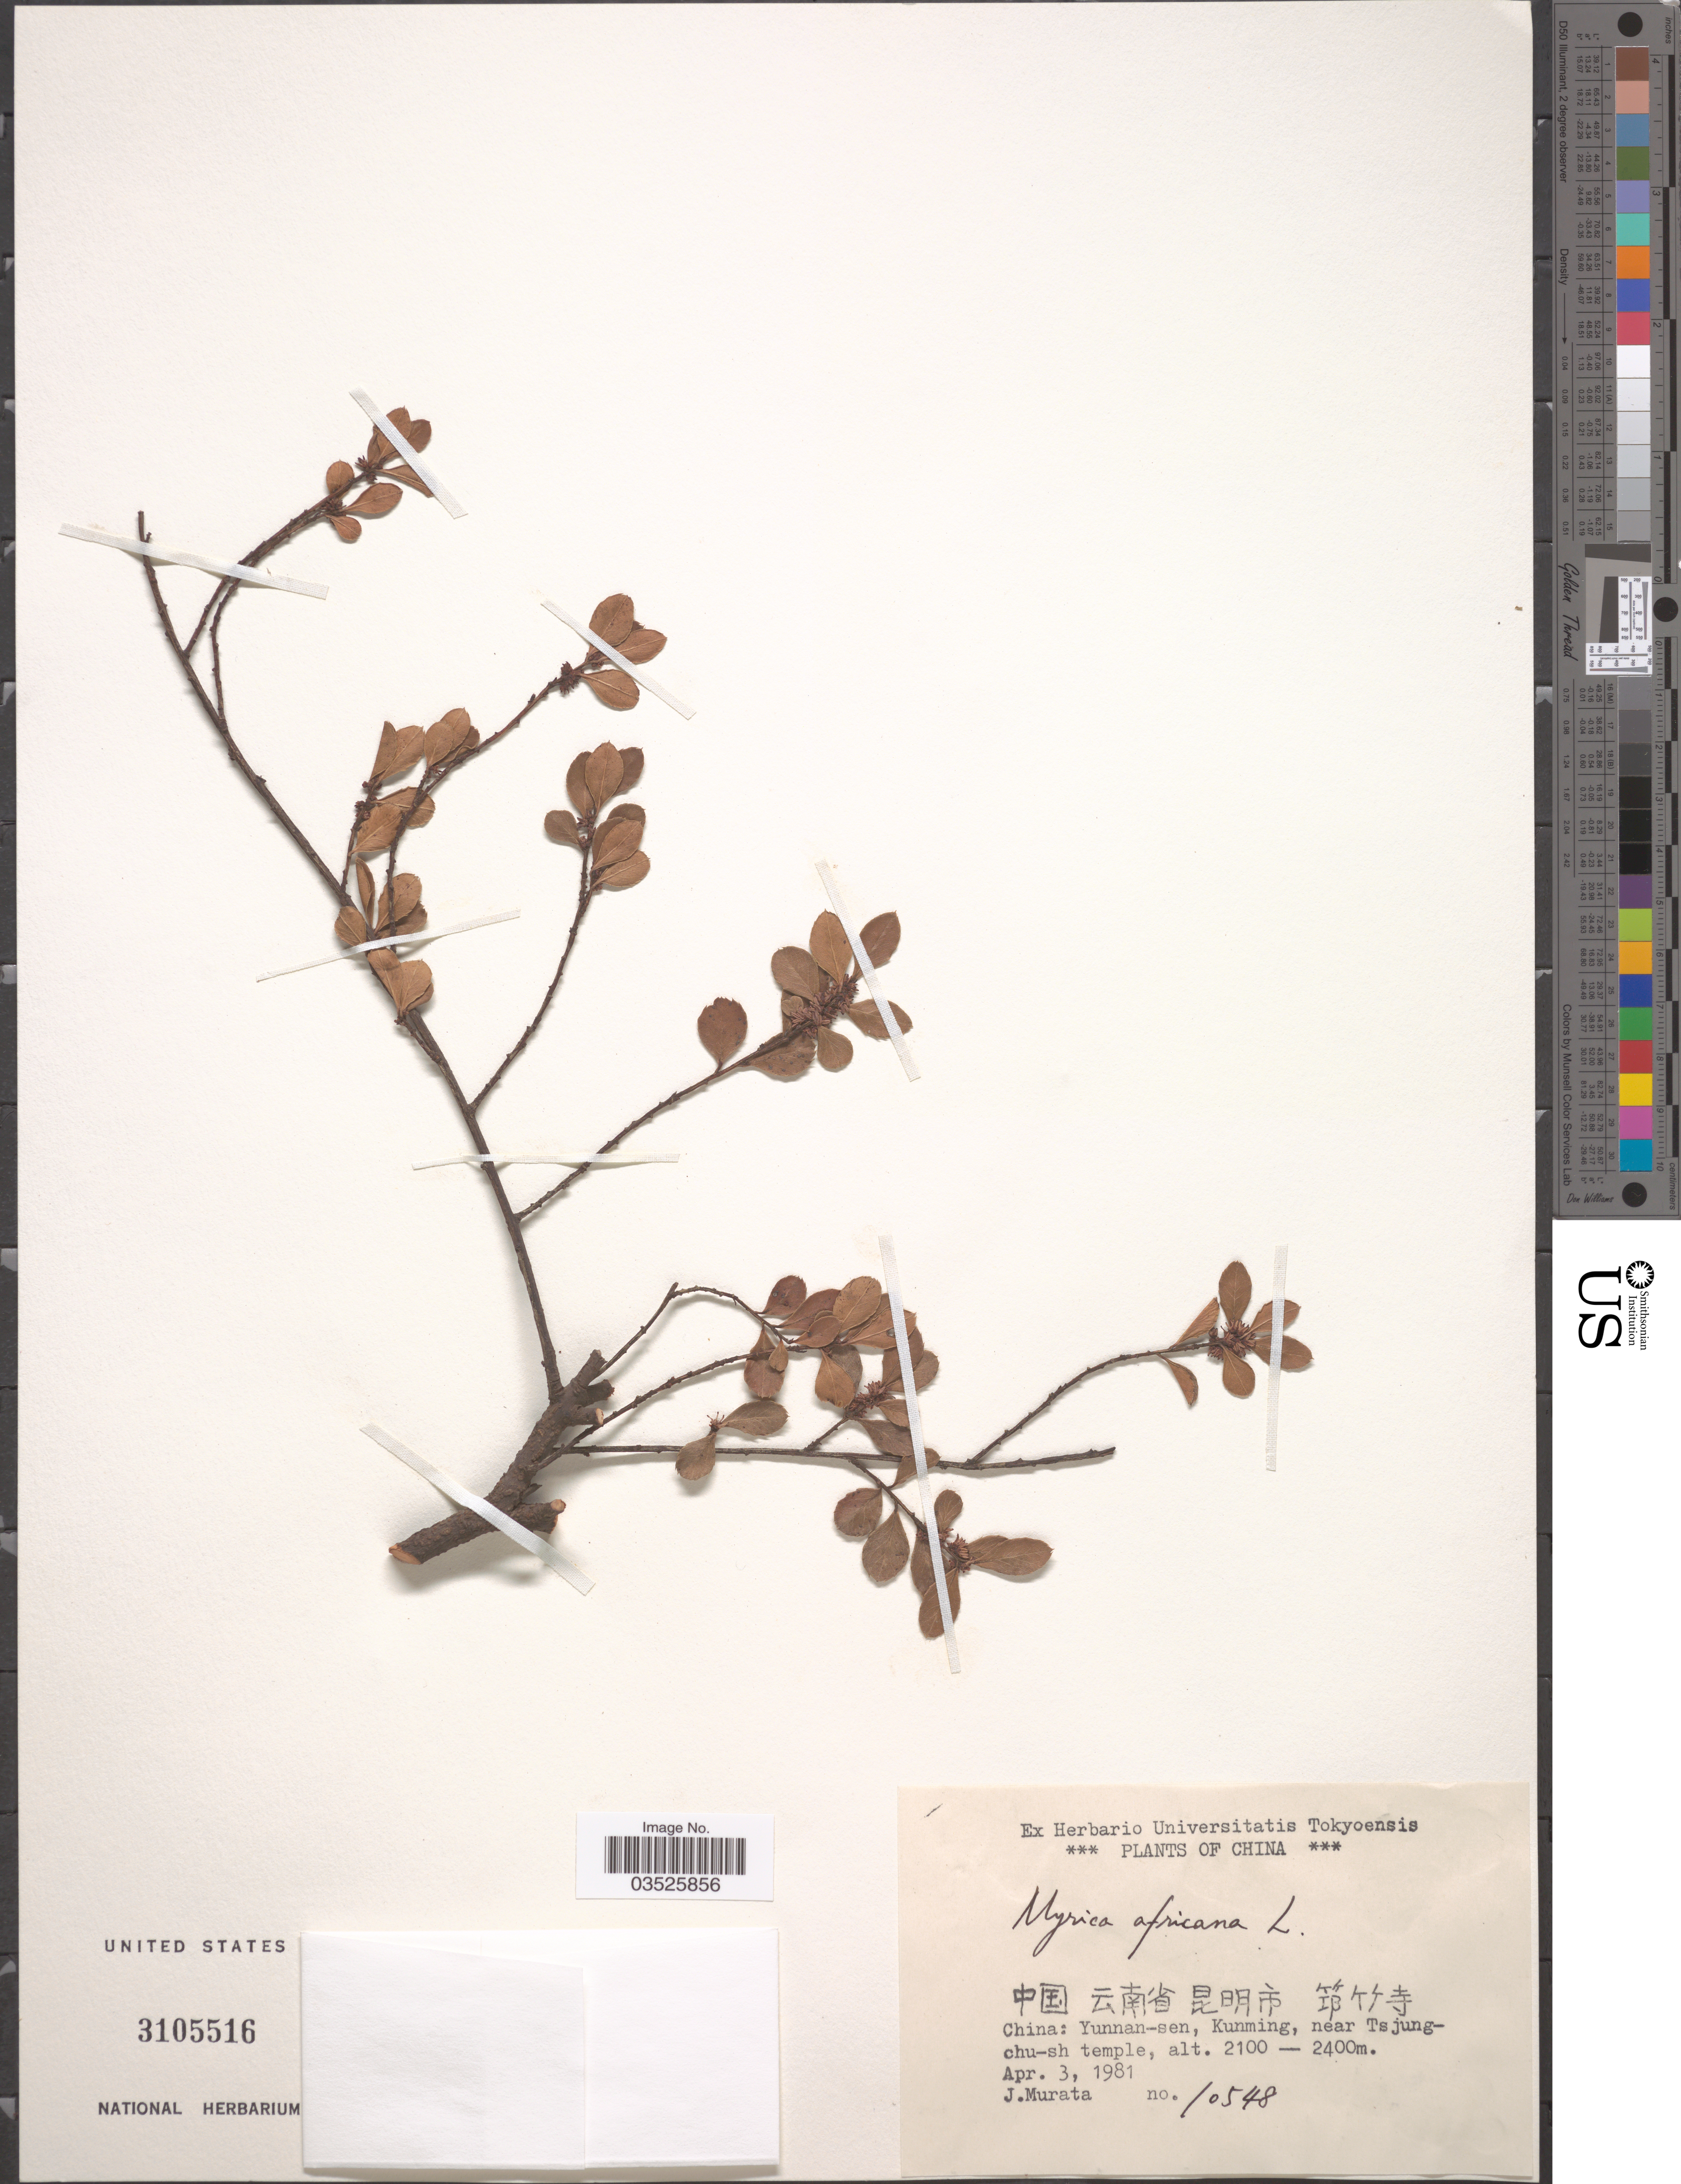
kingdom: Plantae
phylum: Tracheophyta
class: Magnoliopsida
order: Ericales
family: Primulaceae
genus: Myrsine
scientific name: Myrsine africana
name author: L.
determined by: Strong, Mark T., (BOT), Smithsonian Institution - National Museum of Natural History (UNITED STATES)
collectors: J. Murata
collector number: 10548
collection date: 1981-04-03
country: China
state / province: Yunnan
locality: Yunnan-sen, Kunming, near Tsjungchu-sh temple.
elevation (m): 2100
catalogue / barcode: US 3105516